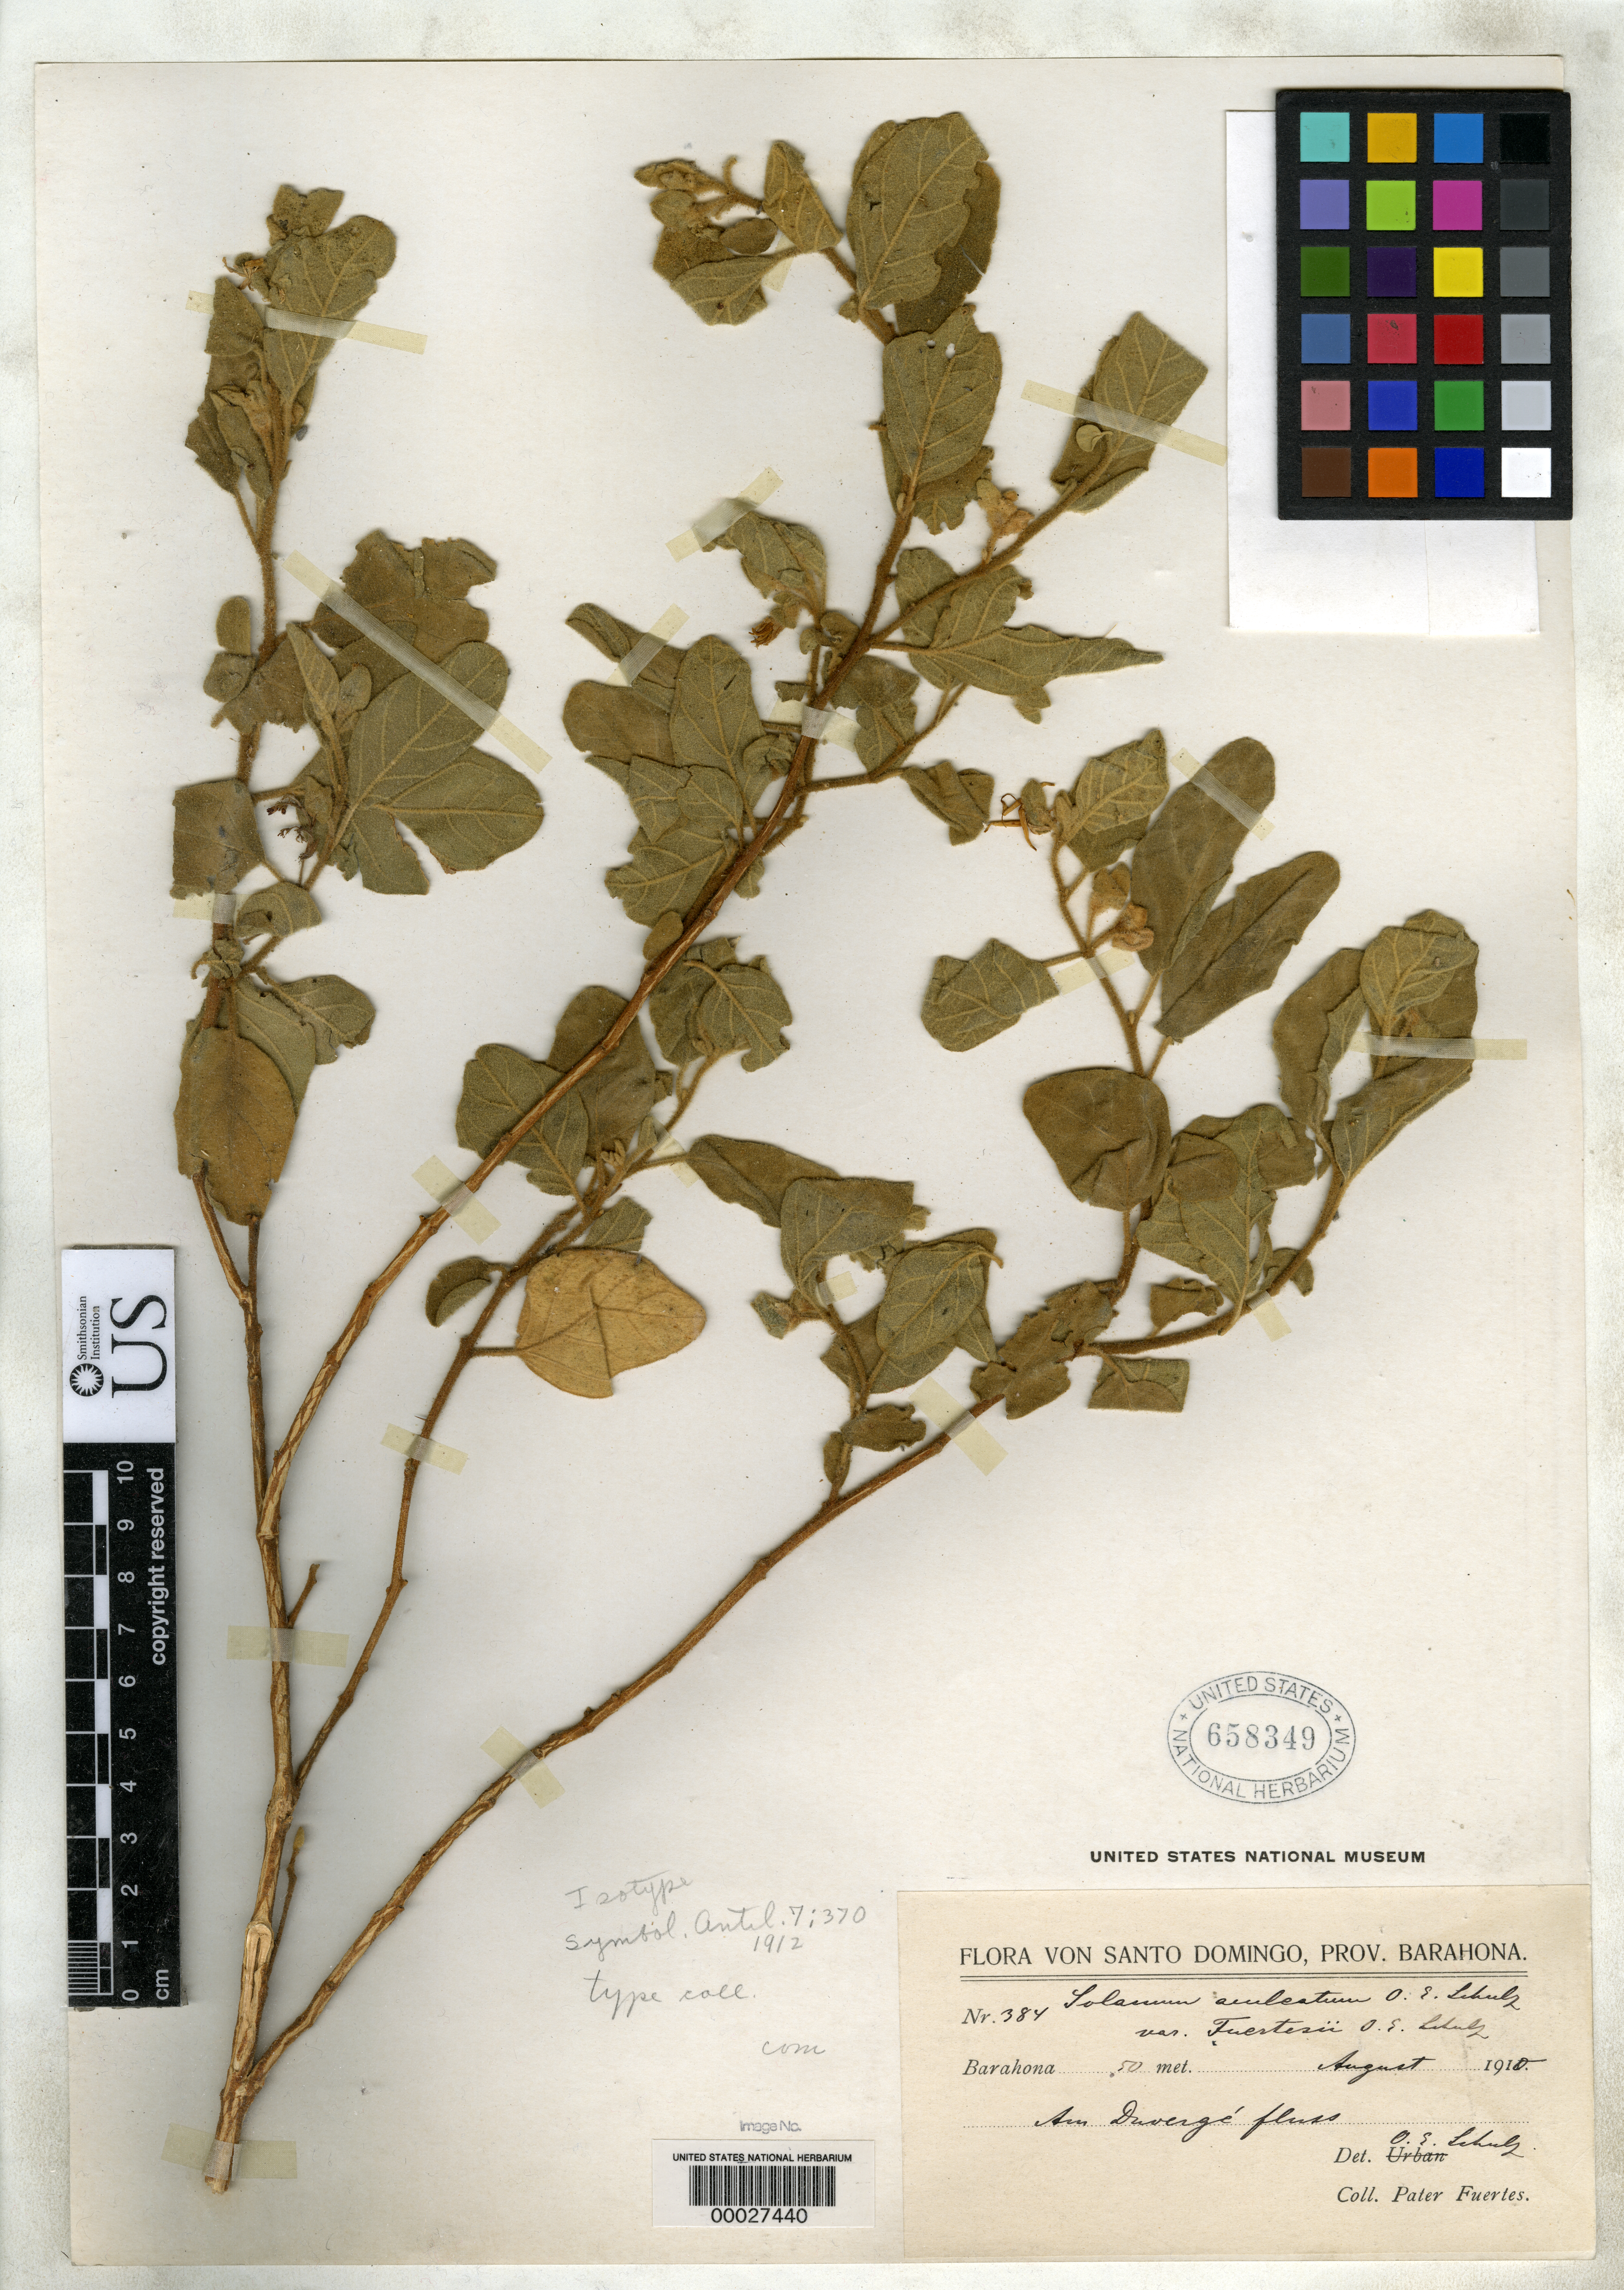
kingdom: Plantae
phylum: Tracheophyta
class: Magnoliopsida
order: Solanales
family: Solanaceae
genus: Solanum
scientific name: Solanum aculeatum var. fuertesii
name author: O.E. Schulz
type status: Syntype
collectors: M. D. Fuertes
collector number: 384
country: Dominican Republic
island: Hispaniola Island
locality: Barahona.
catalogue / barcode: US 658349